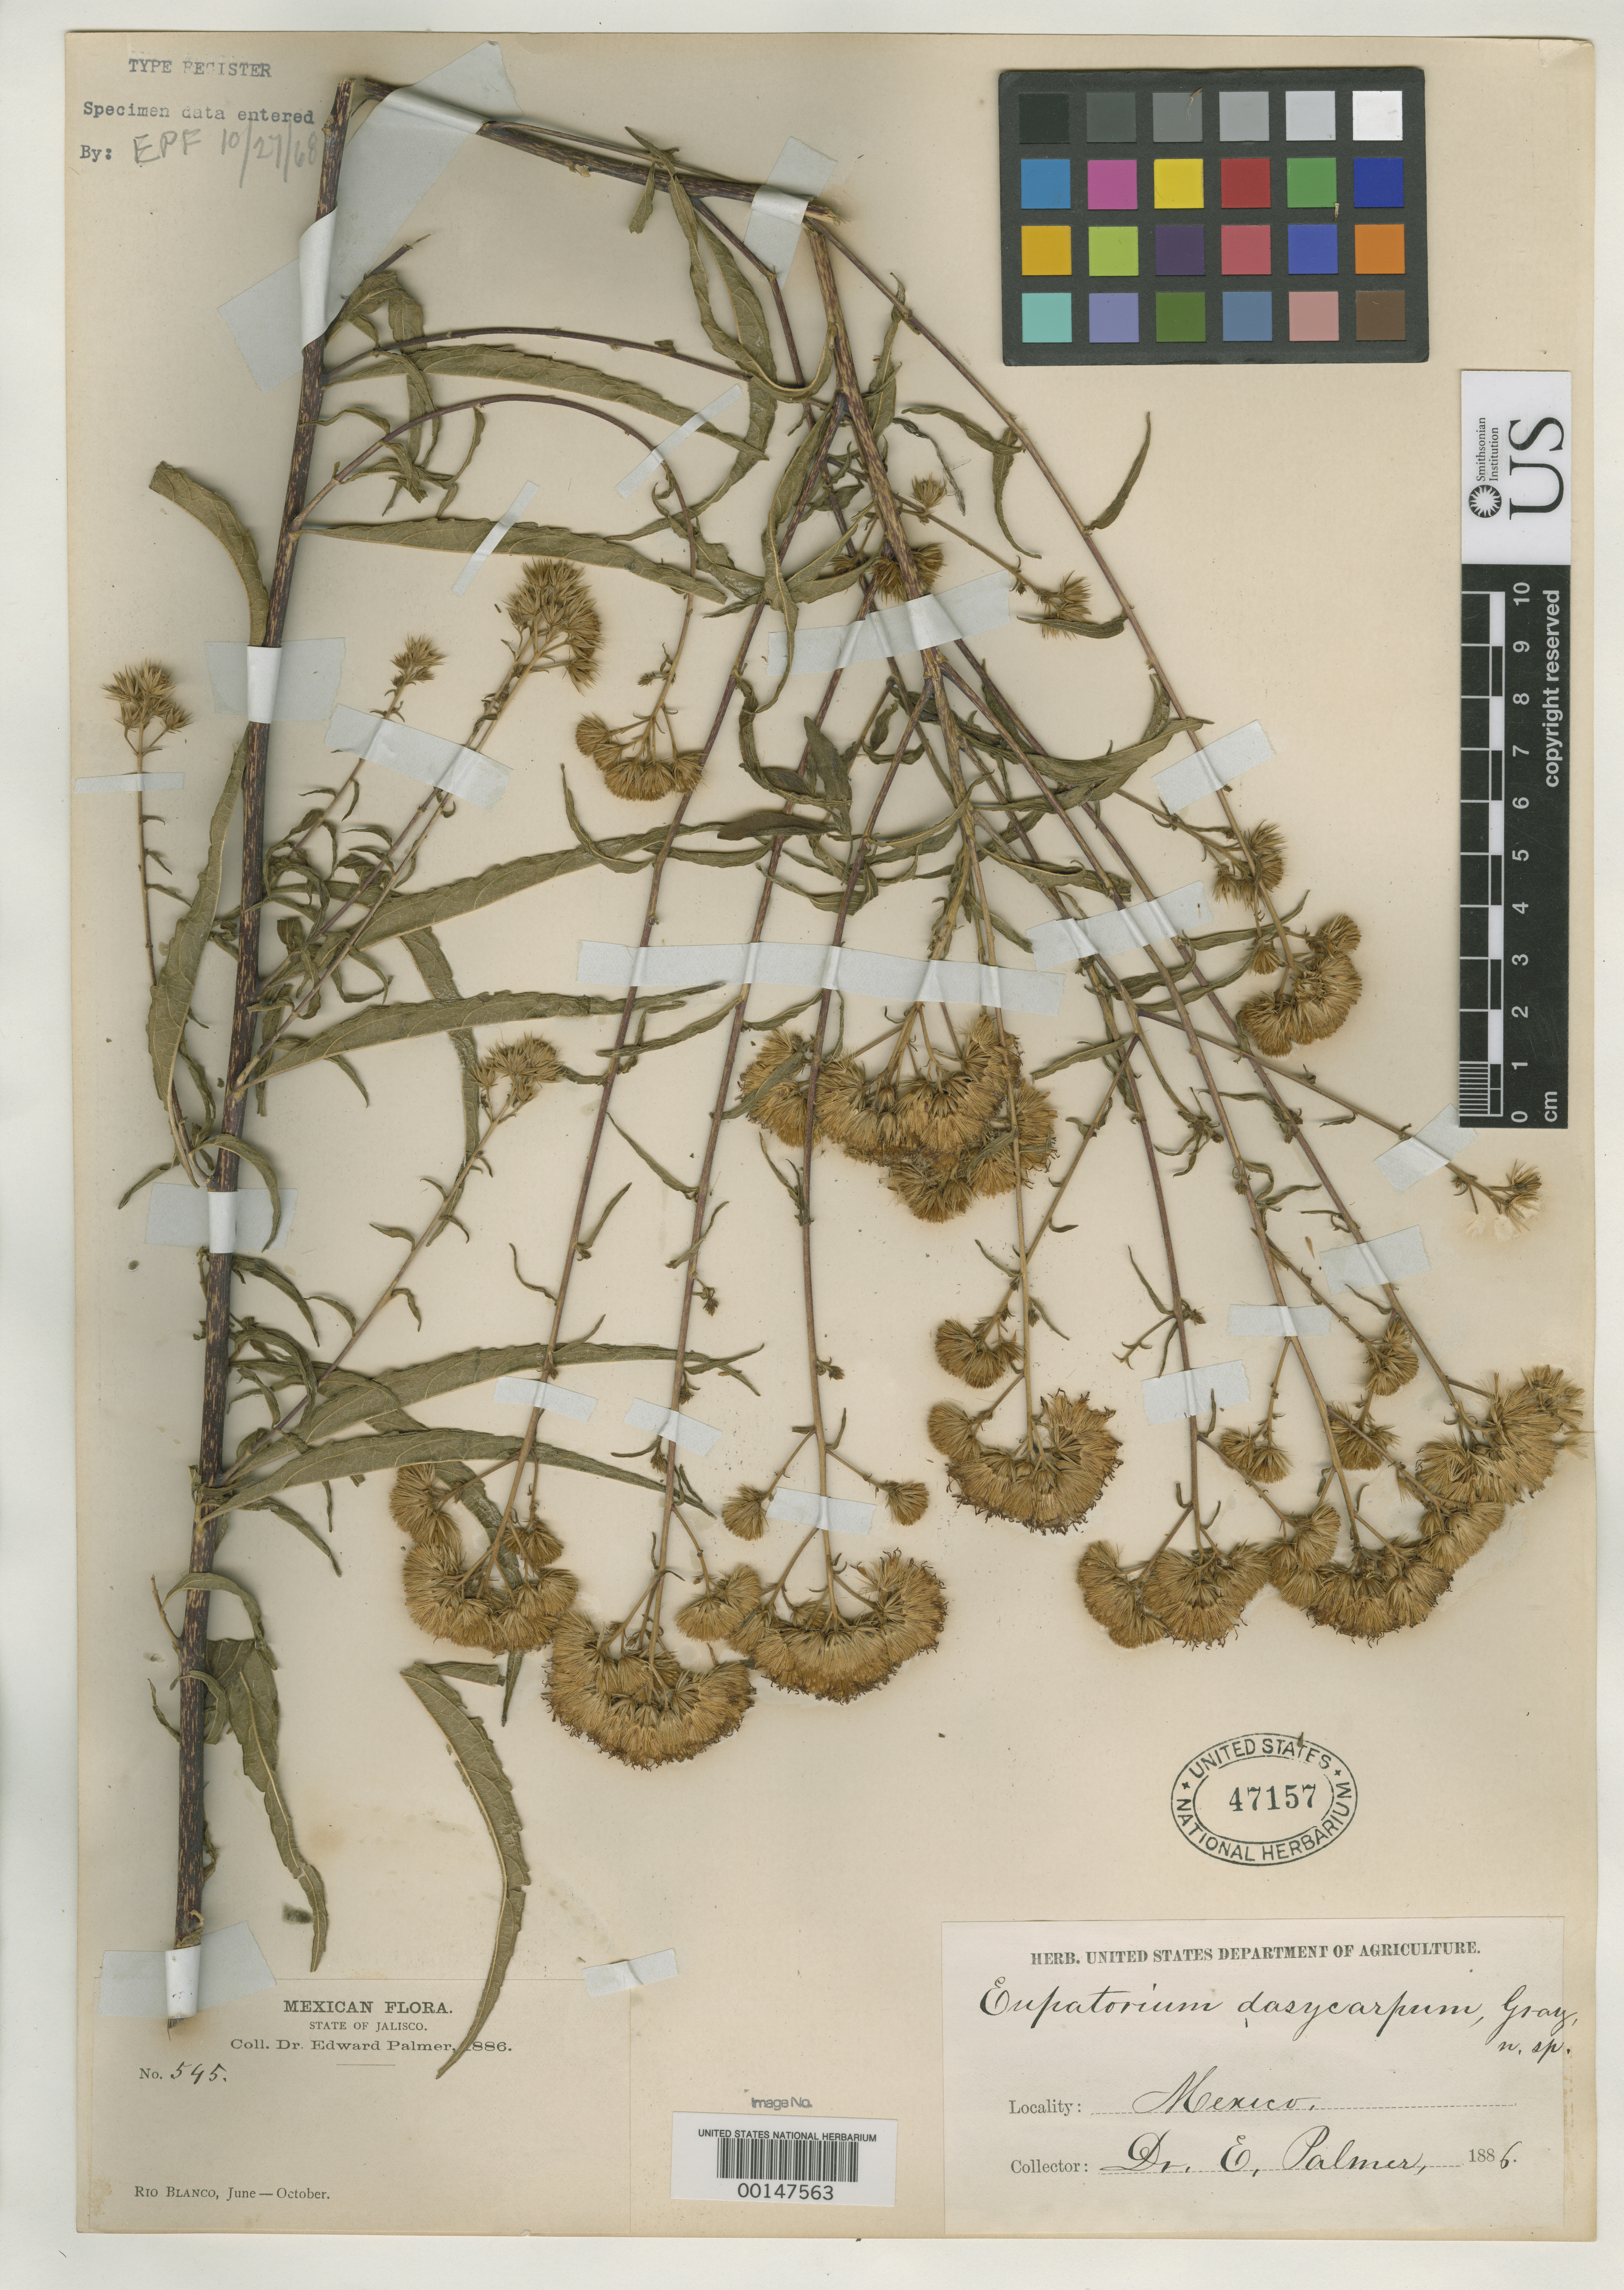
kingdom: Plantae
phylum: Tracheophyta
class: Magnoliopsida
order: Asterales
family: Asteraceae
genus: Eupatorium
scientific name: Eupatorium dasycarpum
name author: A. Gray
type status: Isotype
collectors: E. Palmer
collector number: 545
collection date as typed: Sep 1886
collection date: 1886-09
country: Mexico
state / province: Jalisco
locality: Rio Blanco.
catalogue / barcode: US 47157